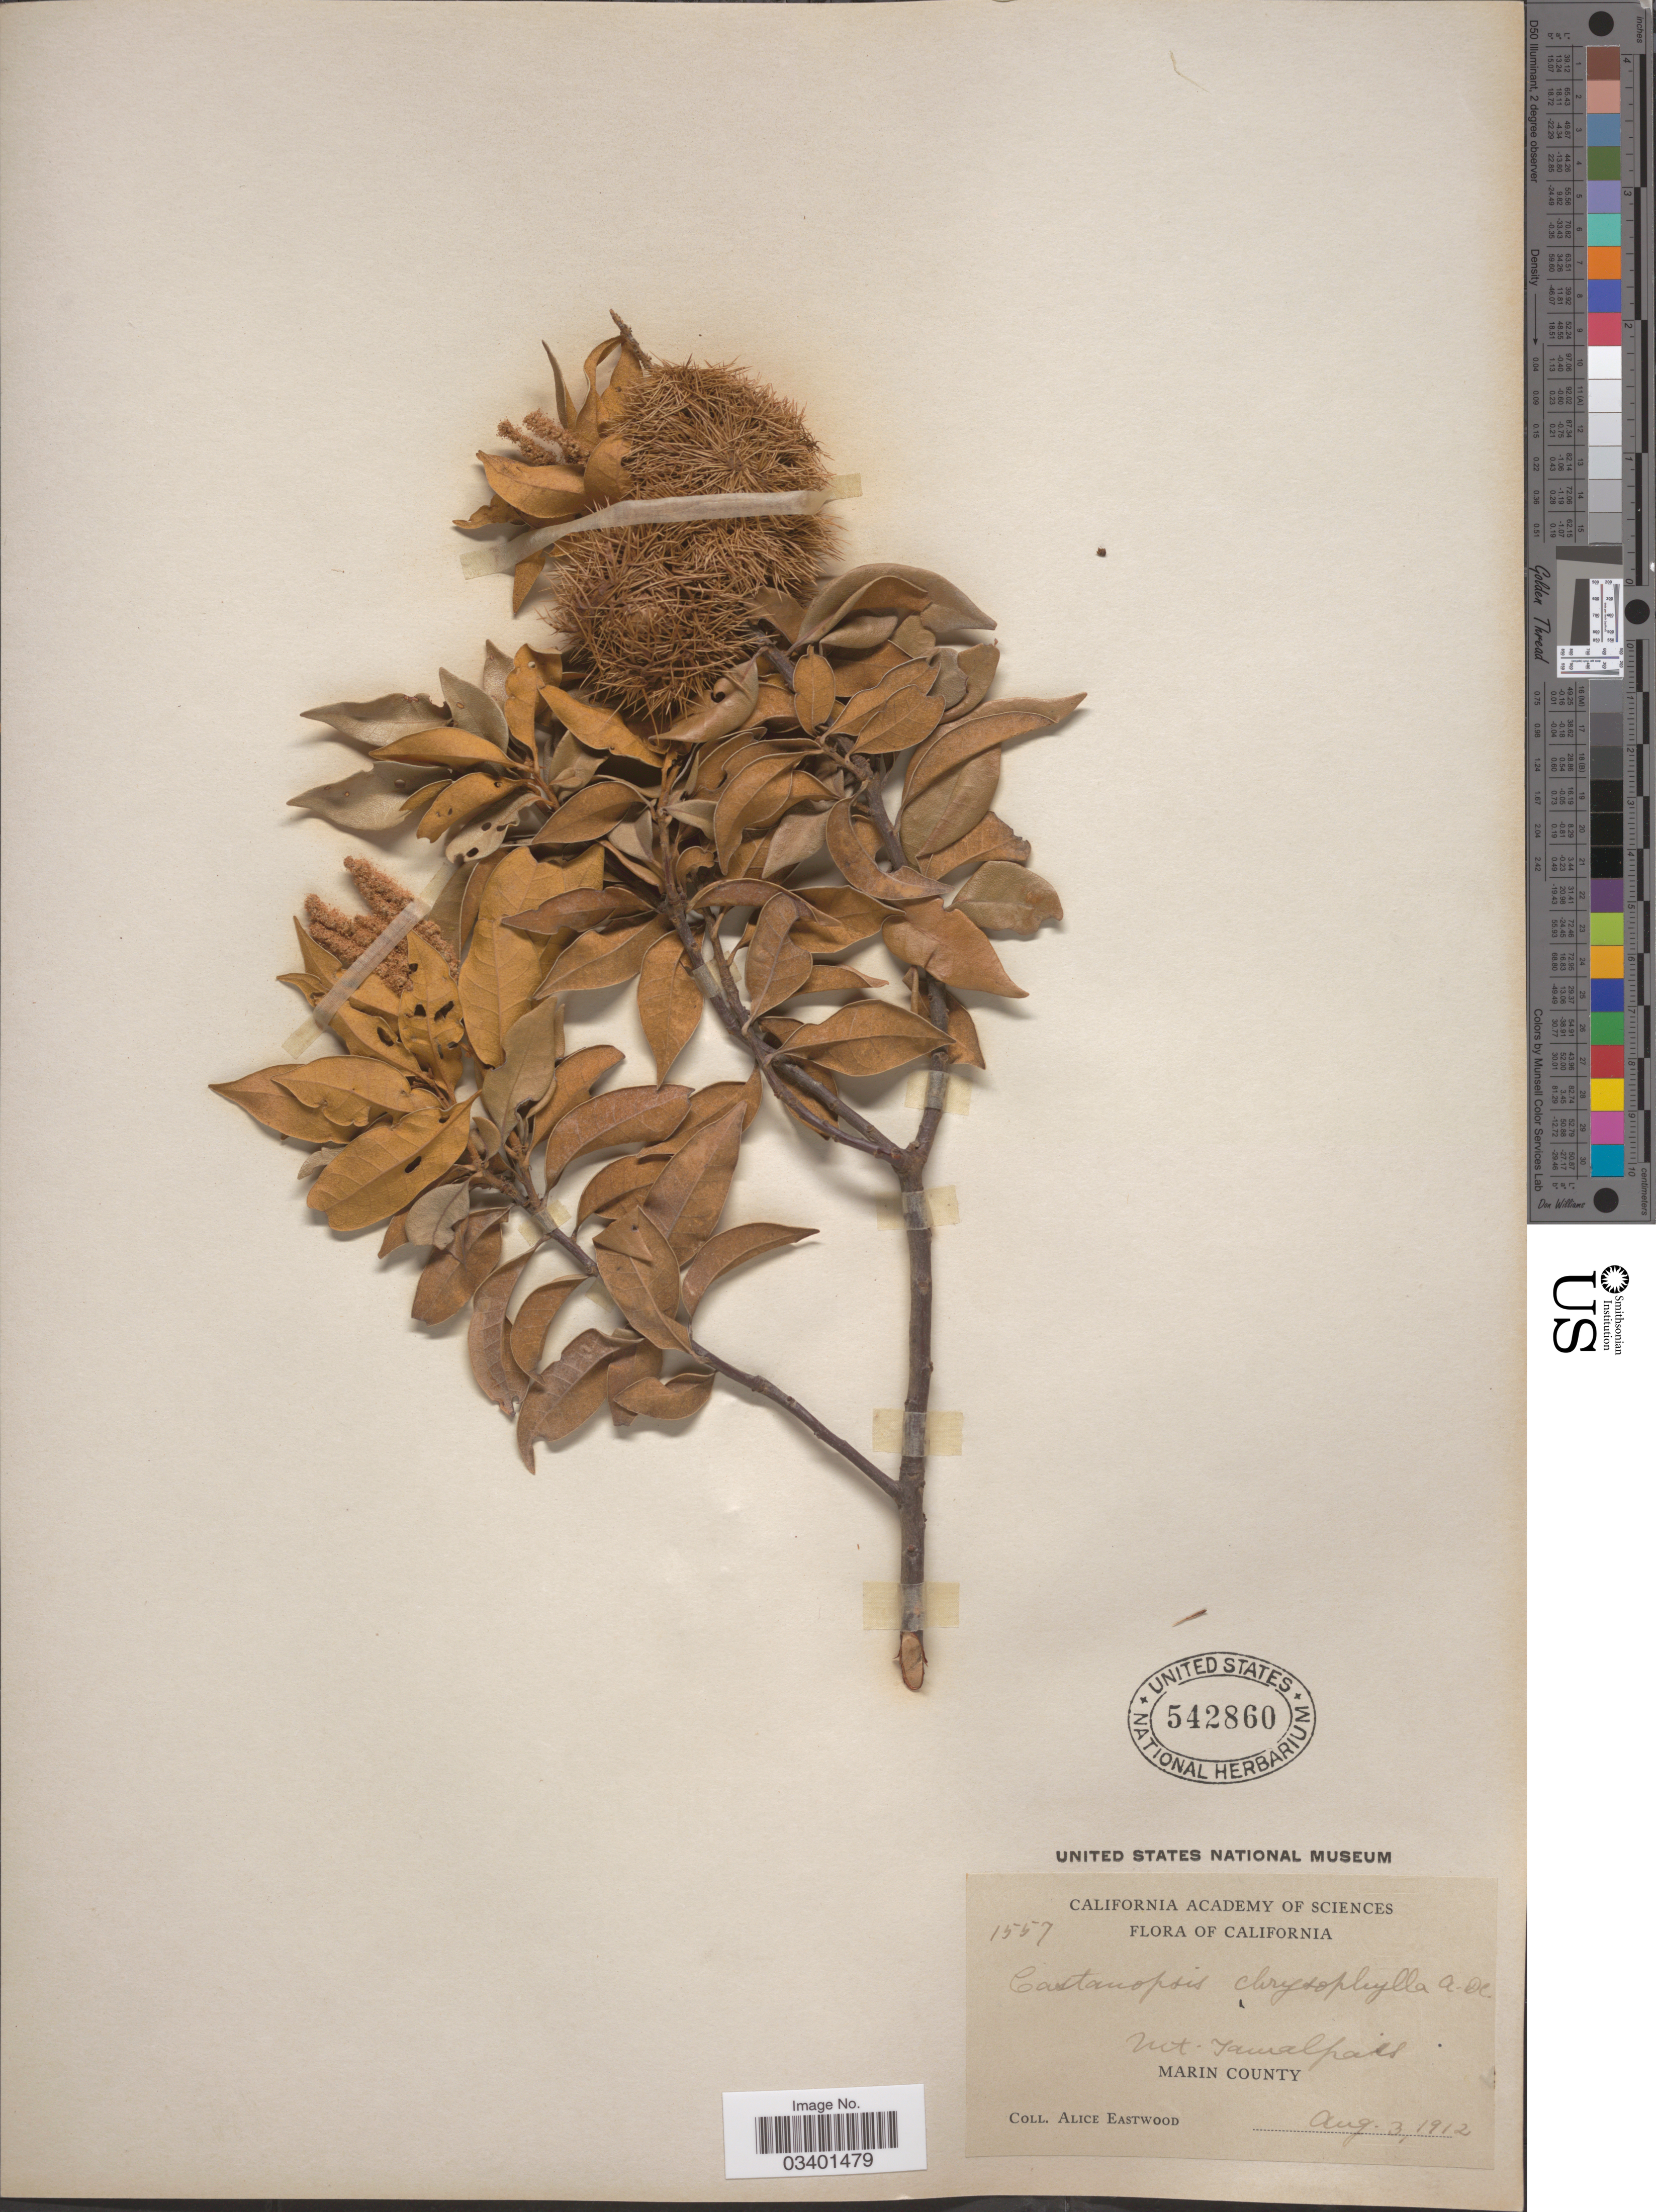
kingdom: Plantae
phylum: Tracheophyta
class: Magnoliopsida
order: Fagales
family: Fagaceae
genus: Chrysolepis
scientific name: Chrysolepis chrysophylla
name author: (Douglas ex Hook.) Hjelmq.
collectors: A. Eastwood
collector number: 1557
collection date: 1912-08-03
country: United States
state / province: California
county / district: Marin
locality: Mt. Tamalpais Marin County.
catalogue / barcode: US 542860